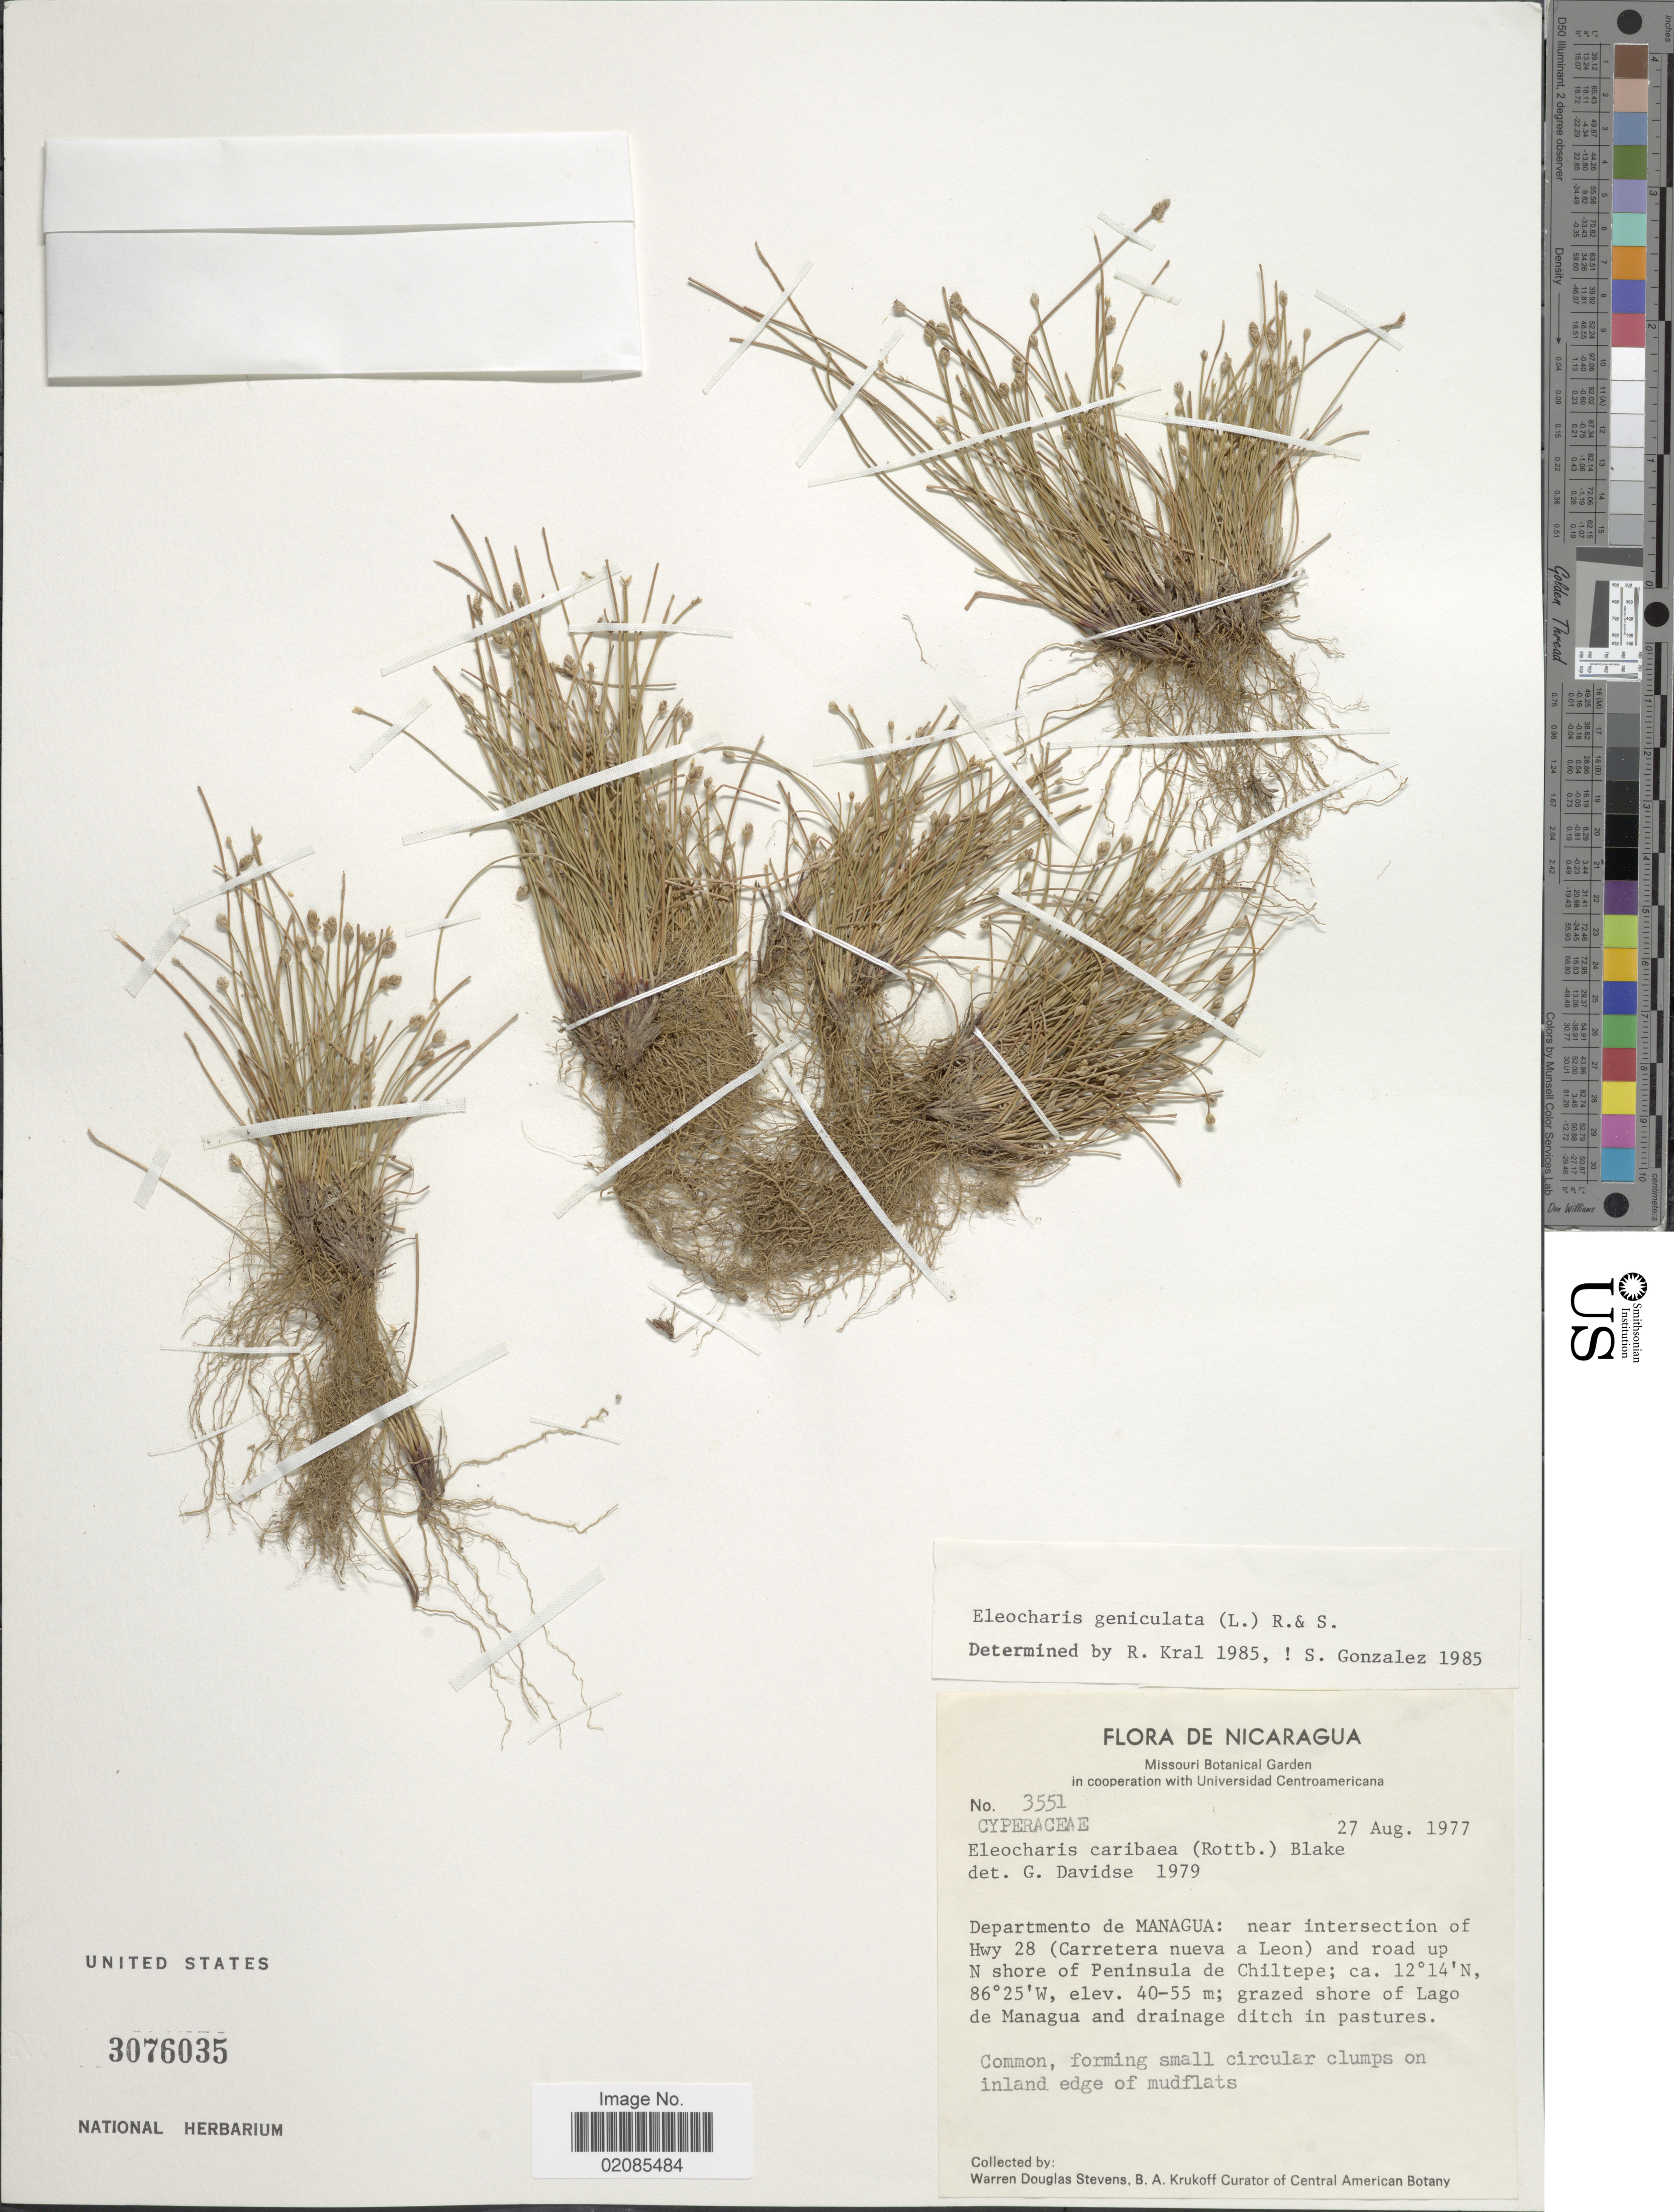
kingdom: Plantae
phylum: Tracheophyta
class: Liliopsida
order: Poales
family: Cyperaceae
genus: Eleocharis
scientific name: Eleocharis geniculata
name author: (L.) Roem. & Schult.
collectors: W. D. Stevens & B. A. Krukoff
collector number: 3551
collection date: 1977-08-27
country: Nicaragua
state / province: Managua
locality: Near intersection of Hwy 28 (Carretera nueva a Leon) and road up N shore of Peninsula de Chiltepe; grazed shore of Lago de Managua and drainage ditch in pastures.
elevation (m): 40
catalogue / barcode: US 3076035